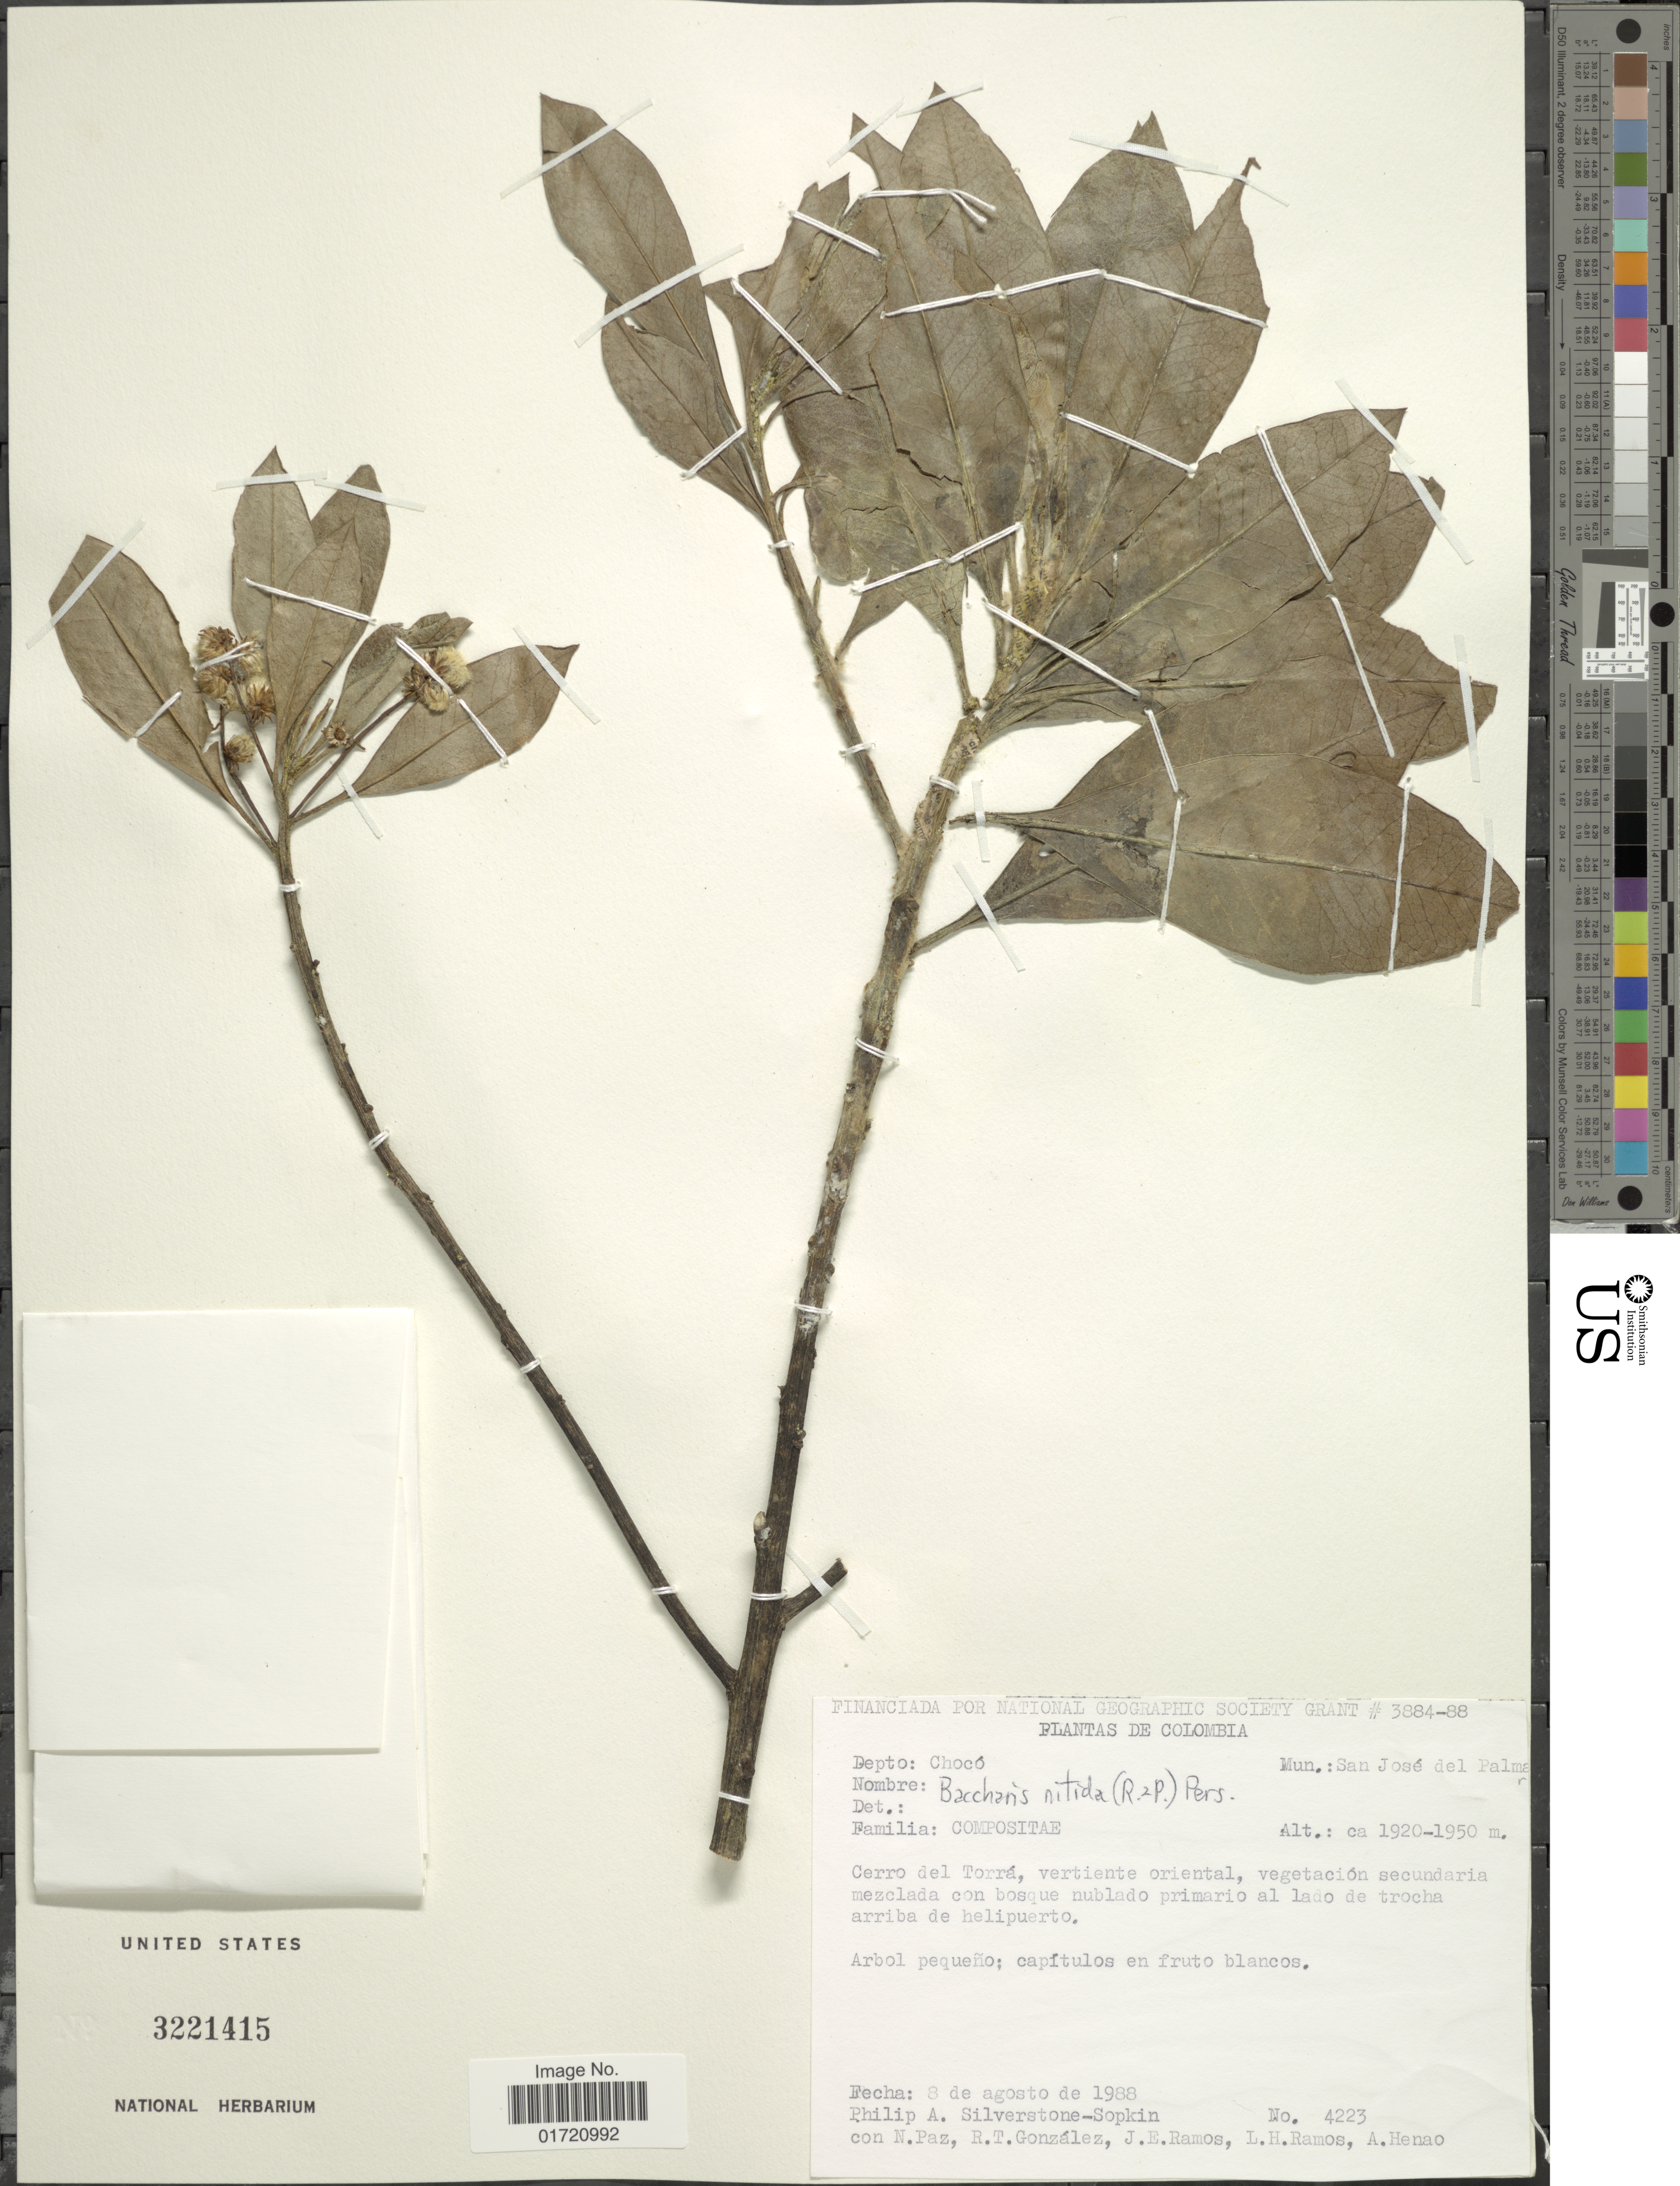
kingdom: Plantae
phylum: Tracheophyta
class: Magnoliopsida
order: Asterales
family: Asteraceae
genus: Baccharis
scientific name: Baccharis nitida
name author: (Ruiz & Pav.) Pers.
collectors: P. A. Silverstone-Sopkin, N. Paz, R. Gonzalez, J. E. Ramos & et al.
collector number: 4223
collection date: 1988-08-08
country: Colombia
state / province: Chocó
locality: Mun. San Jose del Palma, Cerro del Torra, vertiente oriental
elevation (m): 1920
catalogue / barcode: US 3221415